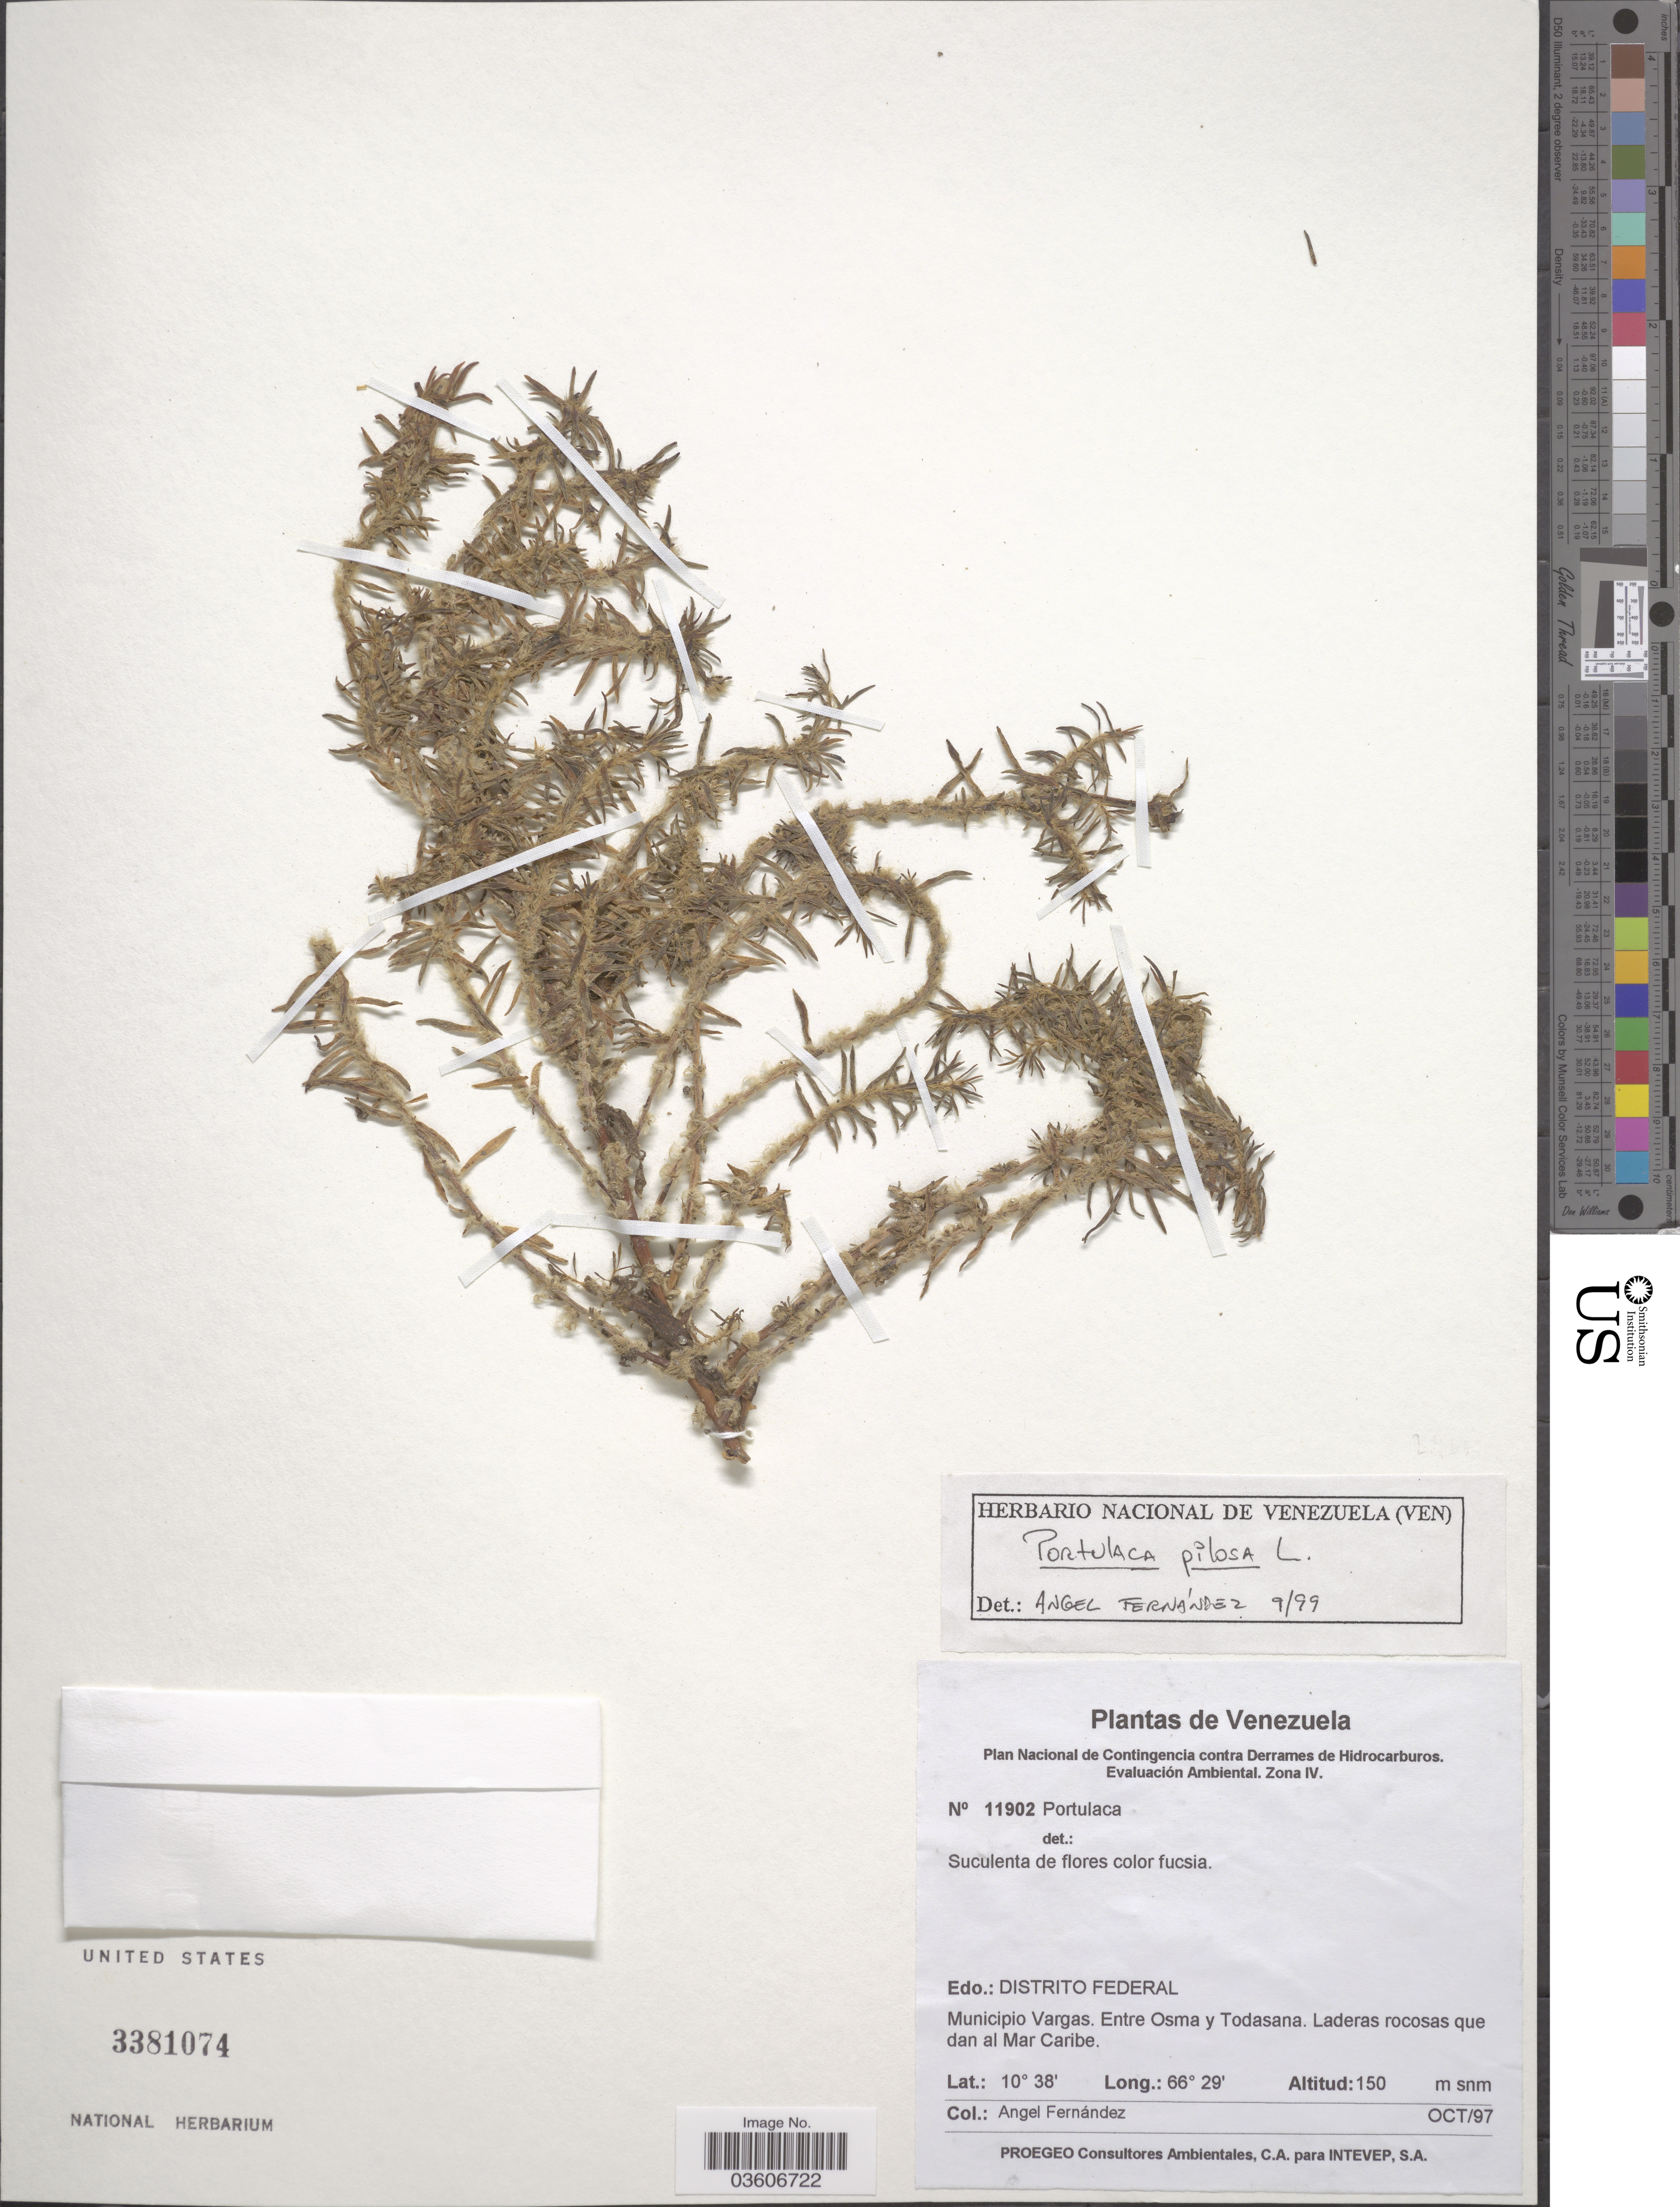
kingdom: Plantae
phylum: Tracheophyta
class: Magnoliopsida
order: Caryophyllales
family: Portulacaceae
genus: Portulaca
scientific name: Portulaca pilosa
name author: L.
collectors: Á. Fernández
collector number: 11902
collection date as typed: Transcribed d/m/y: /10/97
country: Venezuela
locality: Edo.: Distrito Federal. Municipio Vargas. Entre Osma y Todasana. Laderas rocosas que dan al Mar Caribe.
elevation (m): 150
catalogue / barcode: US 3381074